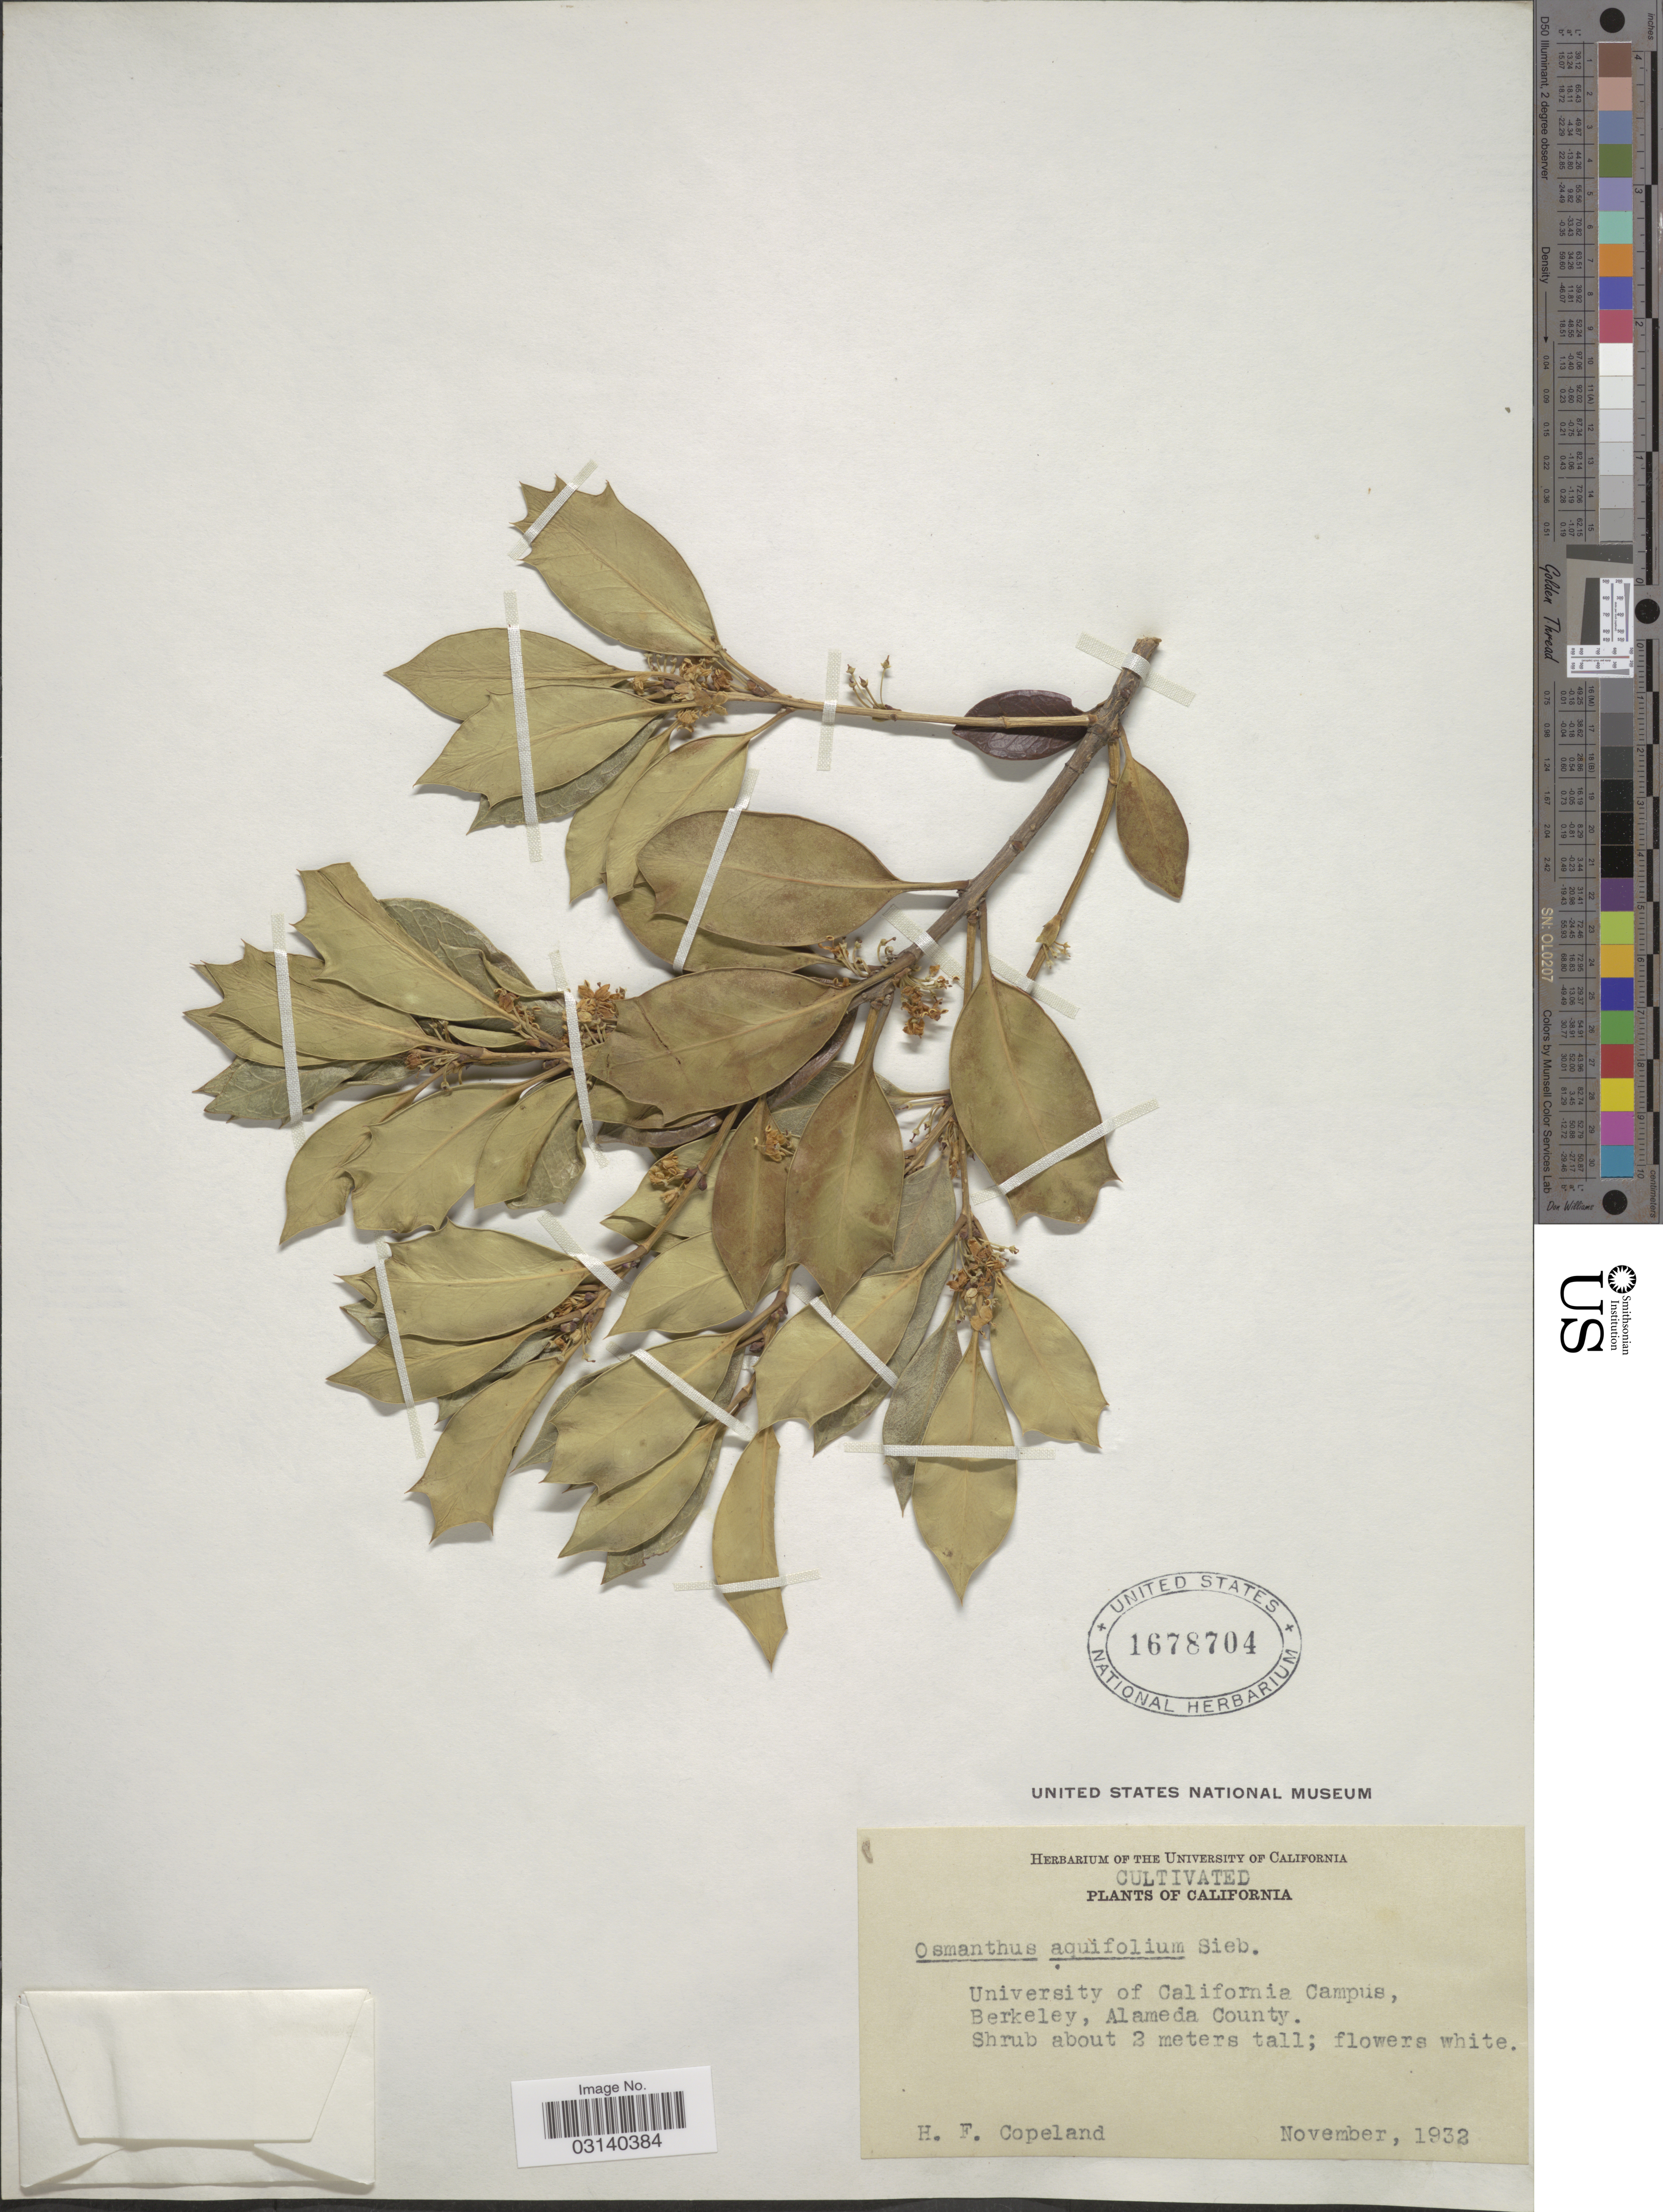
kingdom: Plantae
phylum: Tracheophyta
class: Magnoliopsida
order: Lamiales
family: Oleaceae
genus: Osmanthus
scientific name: Osmanthus aquifolium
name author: (Siebold & Zucc.) J. Dix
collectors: H. F. Copeland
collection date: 1932-11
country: United States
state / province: California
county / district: Alameda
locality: University of California Campus, Berkeley, Alameda County.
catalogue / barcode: US 1678704